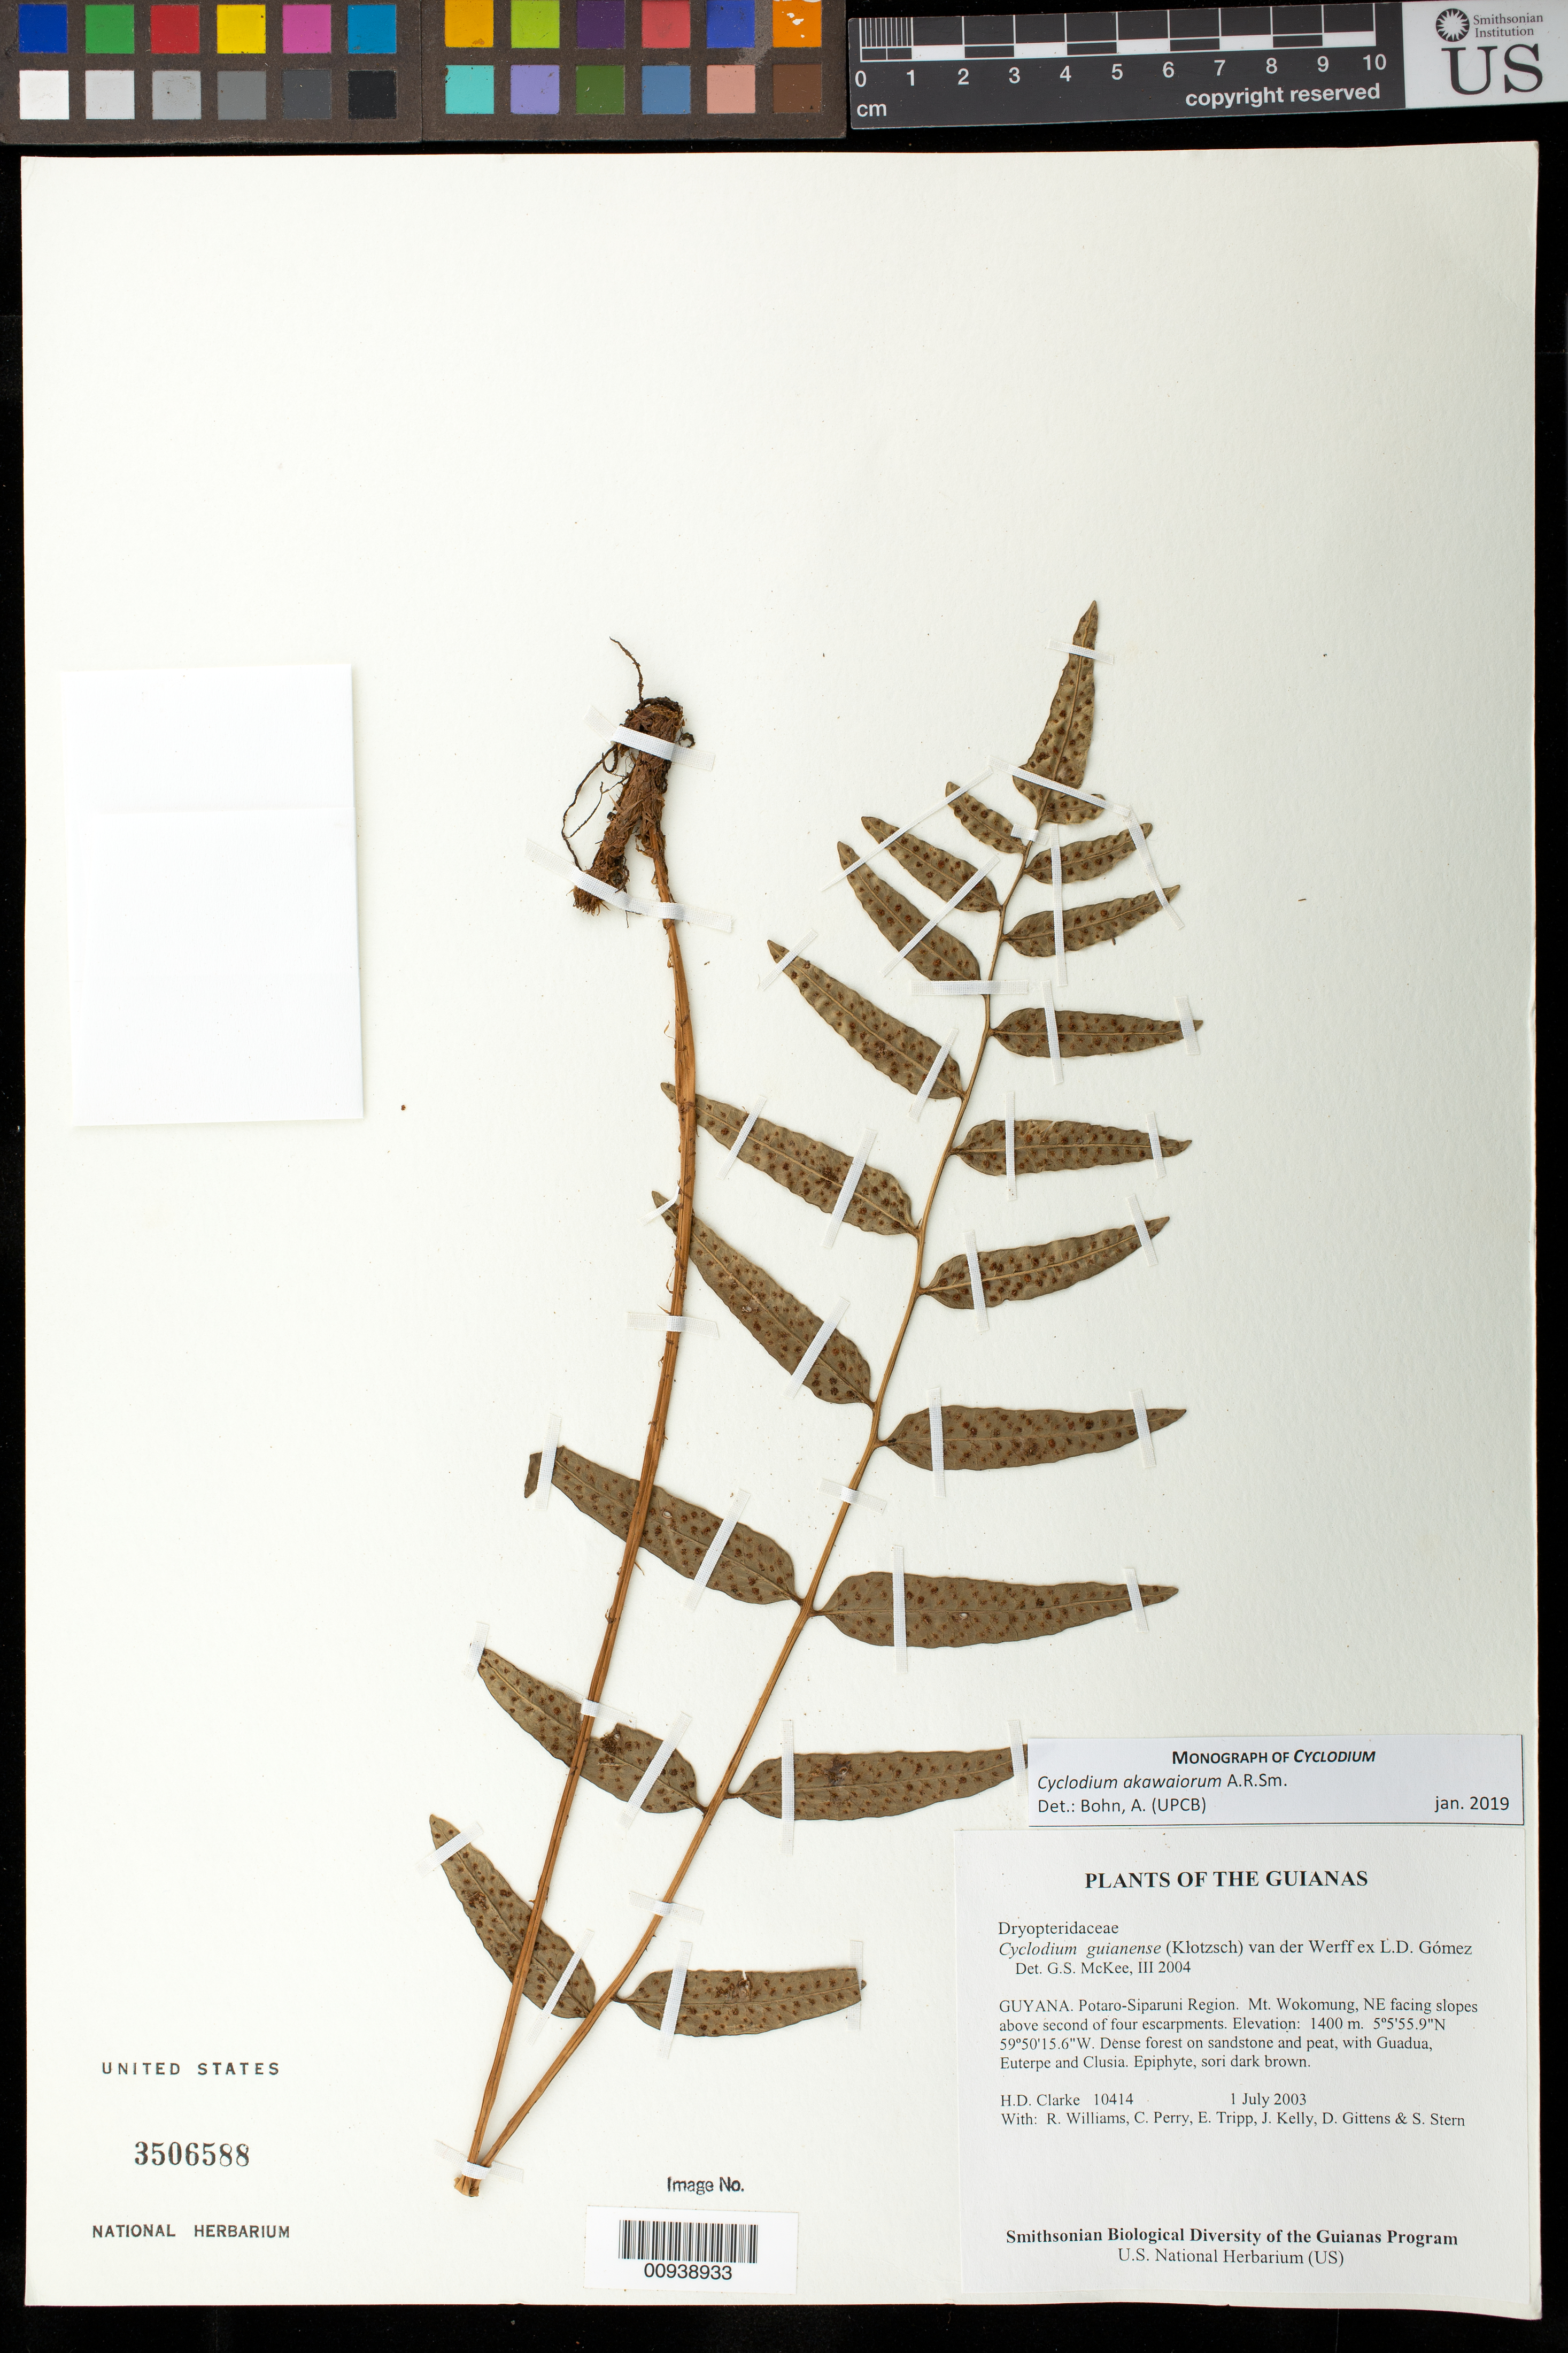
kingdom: Plantae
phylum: Tracheophyta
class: Polypodiopsida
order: Polypodiales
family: Dryopteridaceae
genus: Cyclodium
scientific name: Cyclodium akawaiorum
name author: A.R. Sm.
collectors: H. D. Clarke, R. Williams, C. Perry, E. Tripp, J. Kelly, D. Gittens & S. R. Stern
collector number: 10414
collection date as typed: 1 July 2003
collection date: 2003-07-01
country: Guyana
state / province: Potaro-Siparuni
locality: Mt. Wokomung, NE facing slopes above second of four escarpments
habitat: Dense forest on sandstone and peat, with Guadua, Euterpe and Clusia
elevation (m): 1400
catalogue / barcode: US 3506588